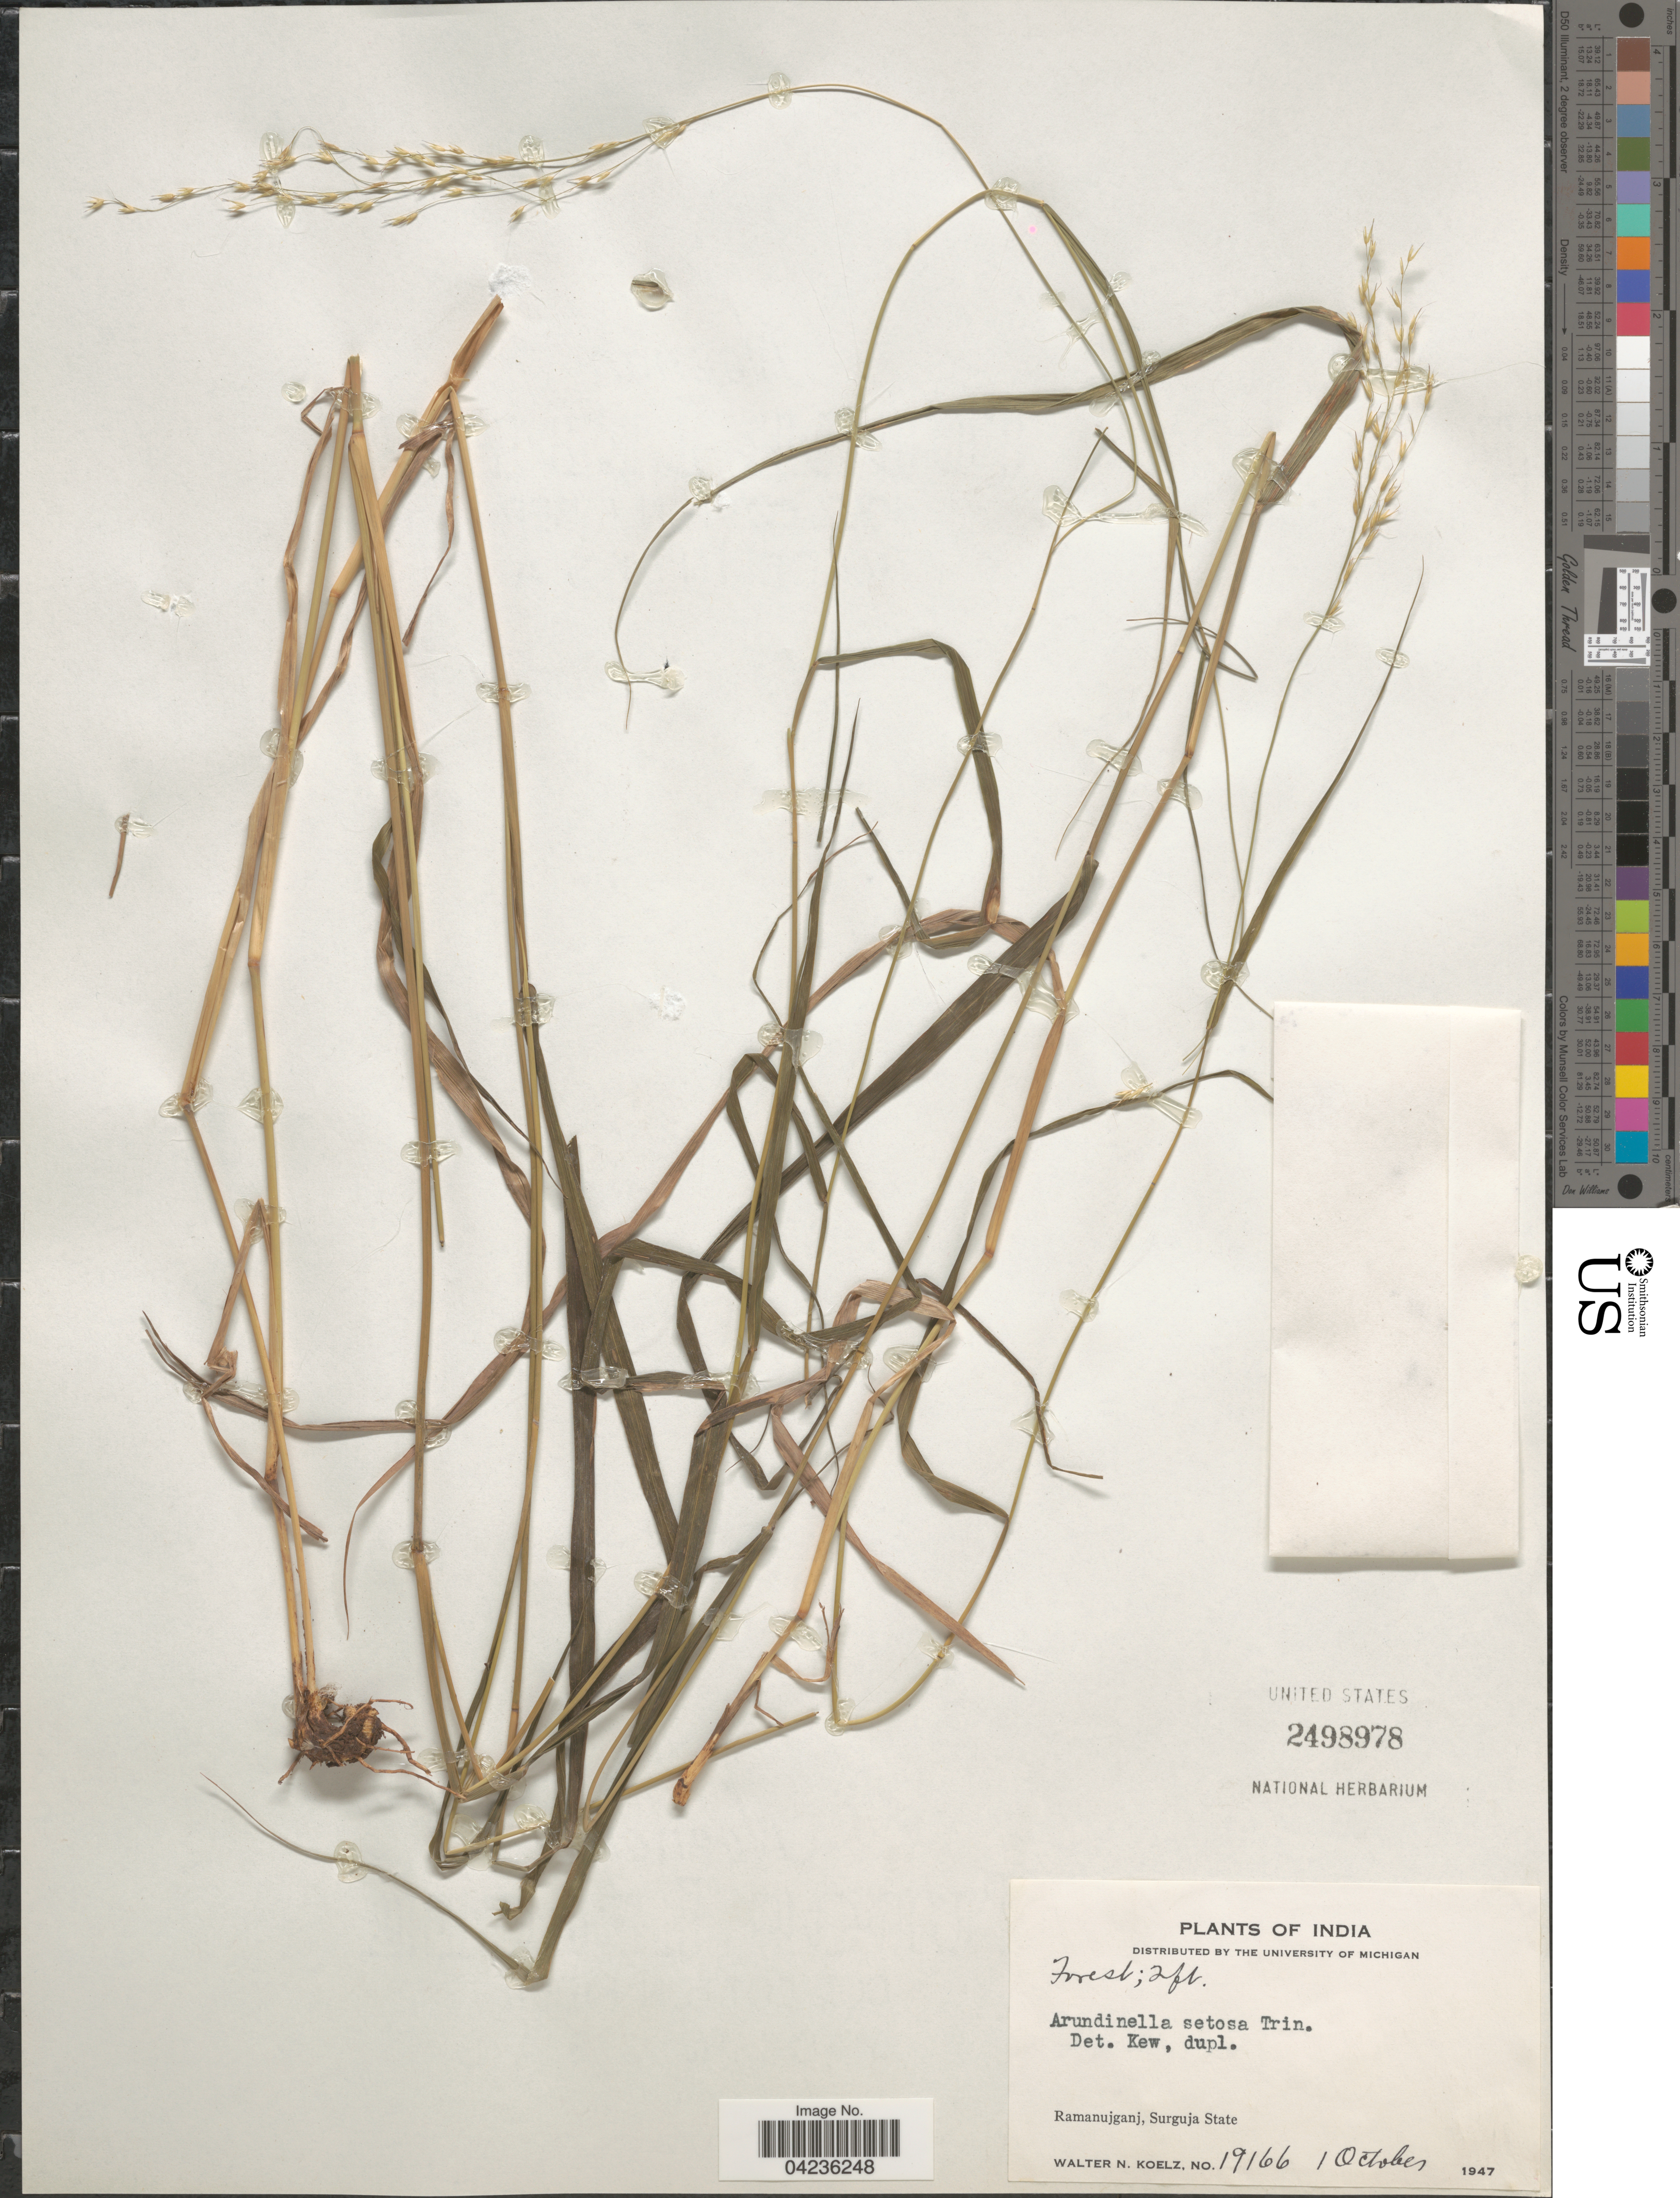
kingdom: Plantae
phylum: Tracheophyta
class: Liliopsida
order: Poales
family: Poaceae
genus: Arundinella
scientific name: Arundinella setosa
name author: Trin.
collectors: W. N. Koelz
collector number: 19166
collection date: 1947-10-01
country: India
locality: Ramanujganj, Surguja State.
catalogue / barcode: US 2498978